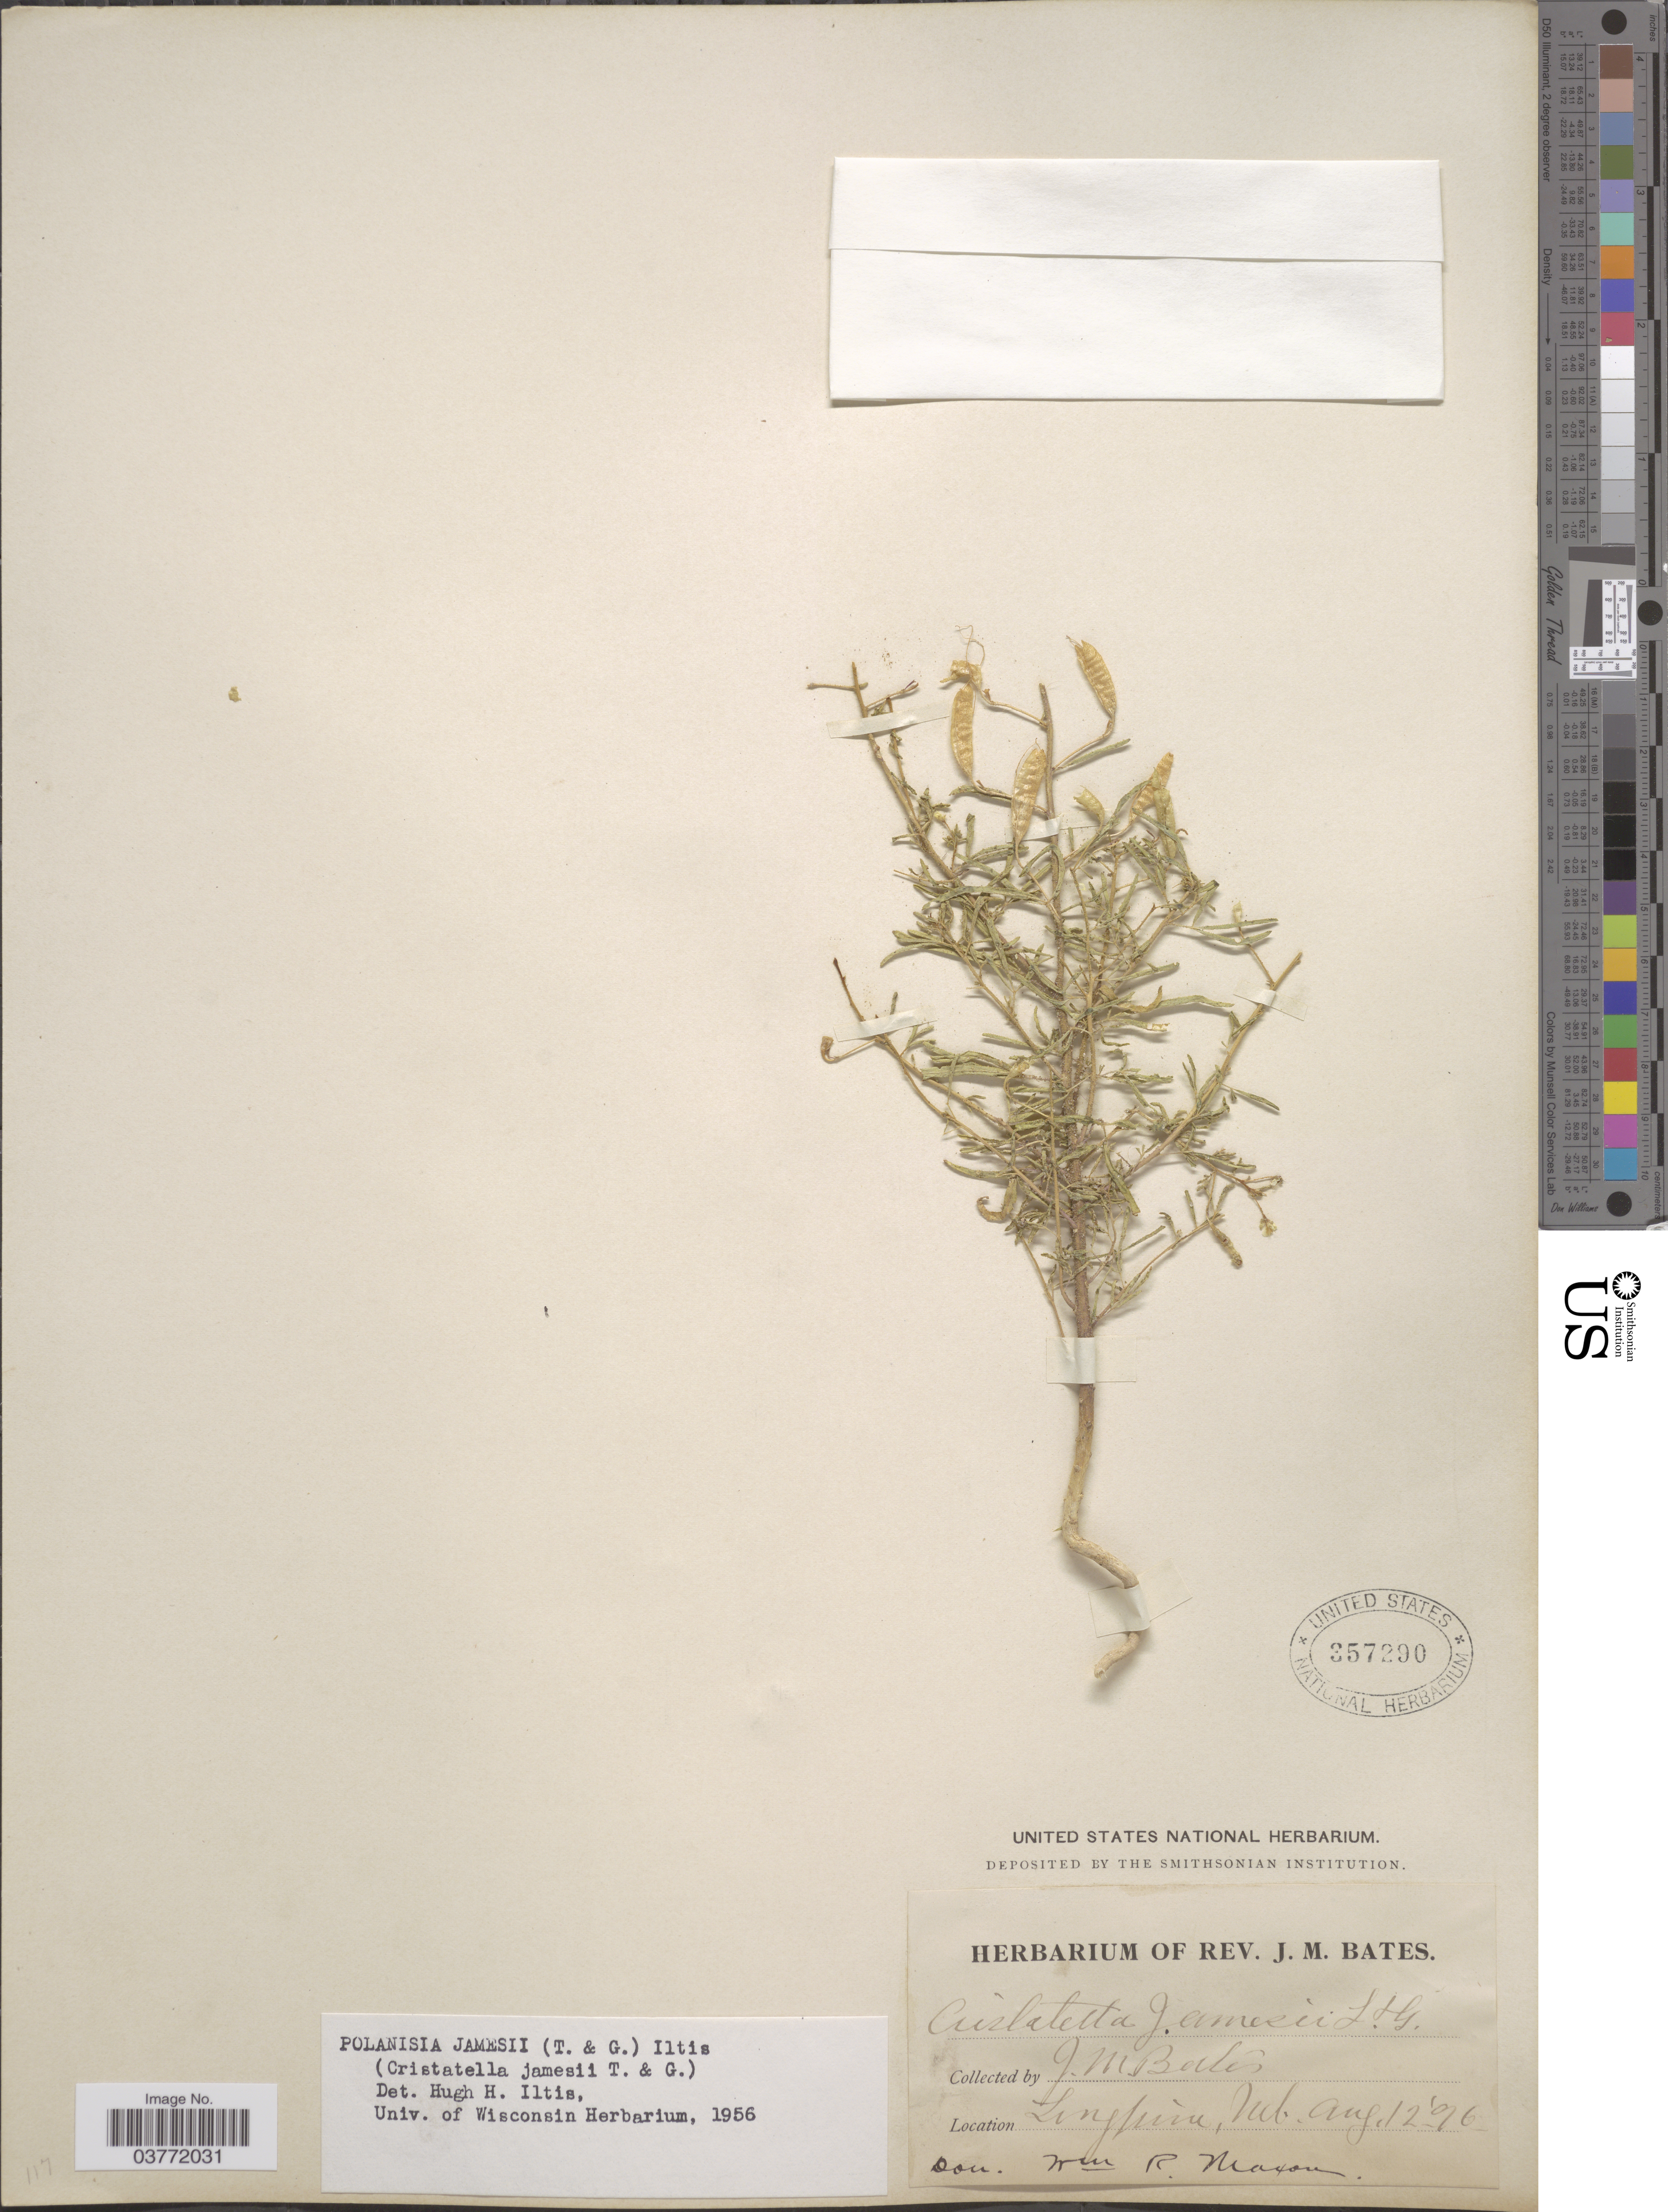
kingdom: Plantae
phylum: Tracheophyta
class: Magnoliopsida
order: Brassicales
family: Cleomaceae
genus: Polanisia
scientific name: Polanisia jamesii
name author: (Torr. & A. Gray) Iltis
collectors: J. Bates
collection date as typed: Transcribed d/m/y: 12/8/96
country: United States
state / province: Nebraska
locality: Long Pine.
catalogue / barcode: US 357290